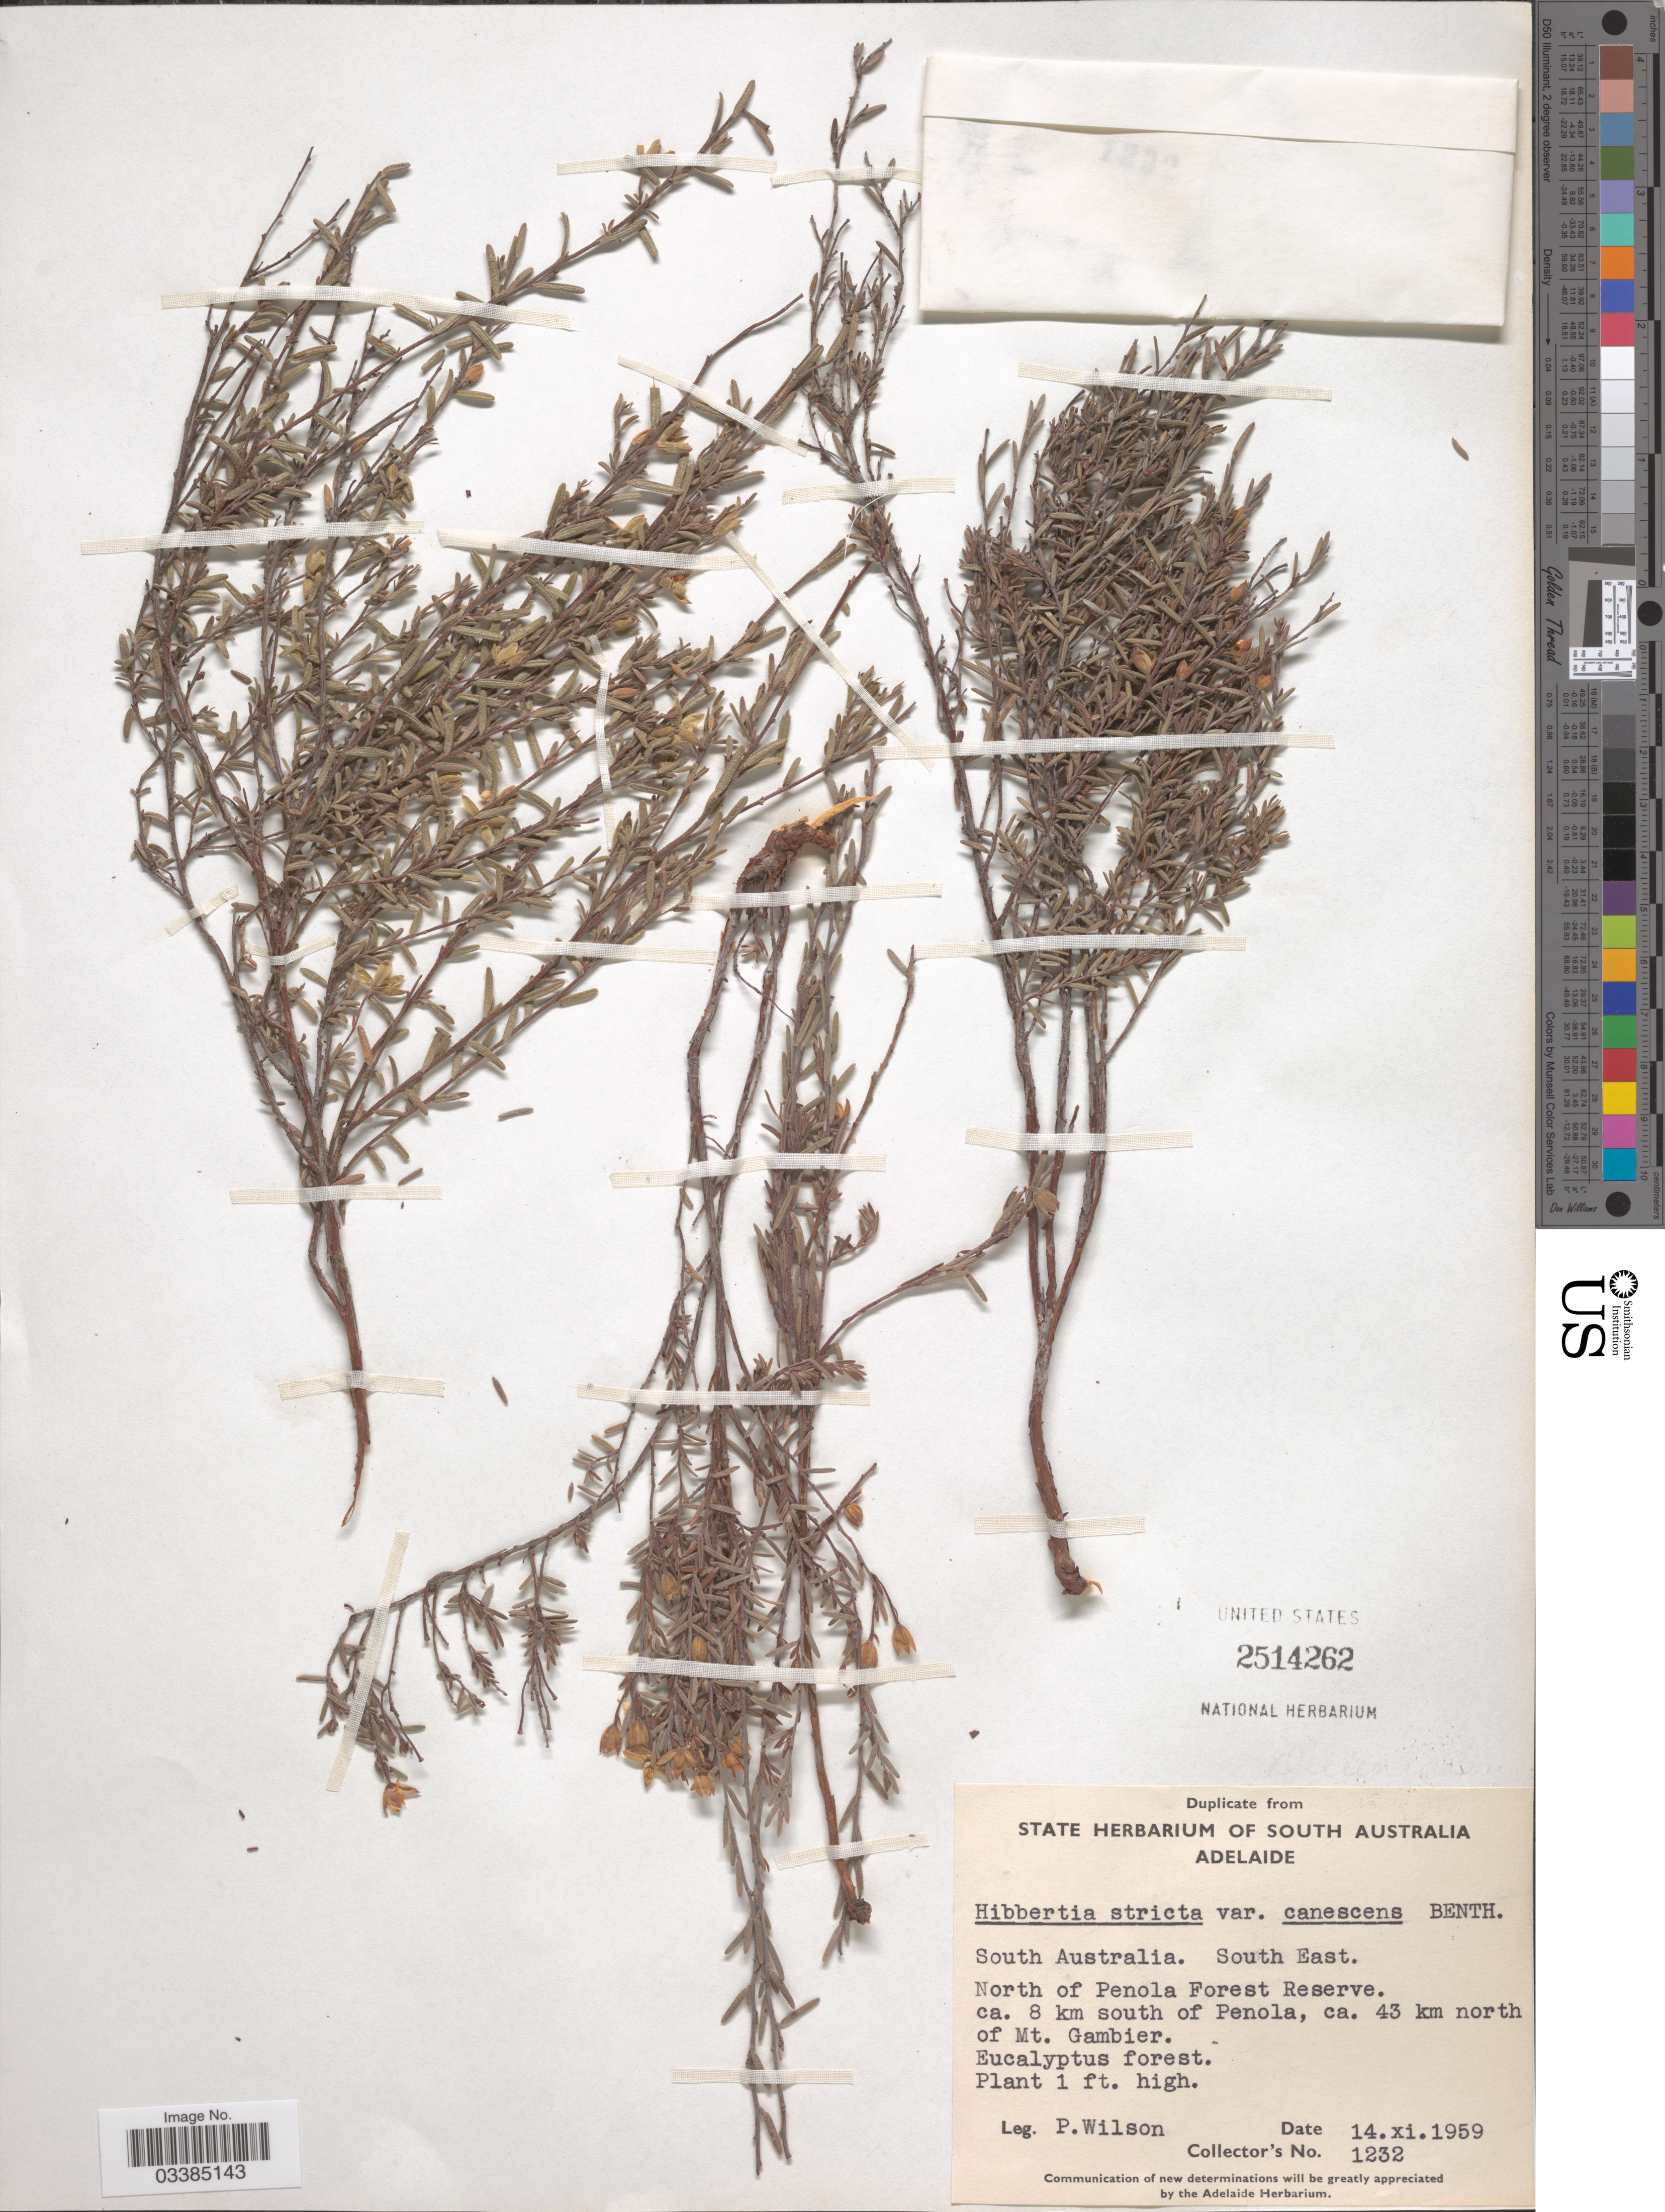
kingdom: Plantae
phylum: Tracheophyta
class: Magnoliopsida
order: Dilleniales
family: Dilleniaceae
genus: Hibbertia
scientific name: Hibbertia stricta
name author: R. Br. ex DC.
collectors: P. Wilson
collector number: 1232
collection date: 1959-11-14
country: Australia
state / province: South Australia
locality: South East. North of Penola Forest Reserve. Ca. 8 km south of Penola, ca. 43 km north of Mt. Gambier.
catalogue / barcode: US 2514262